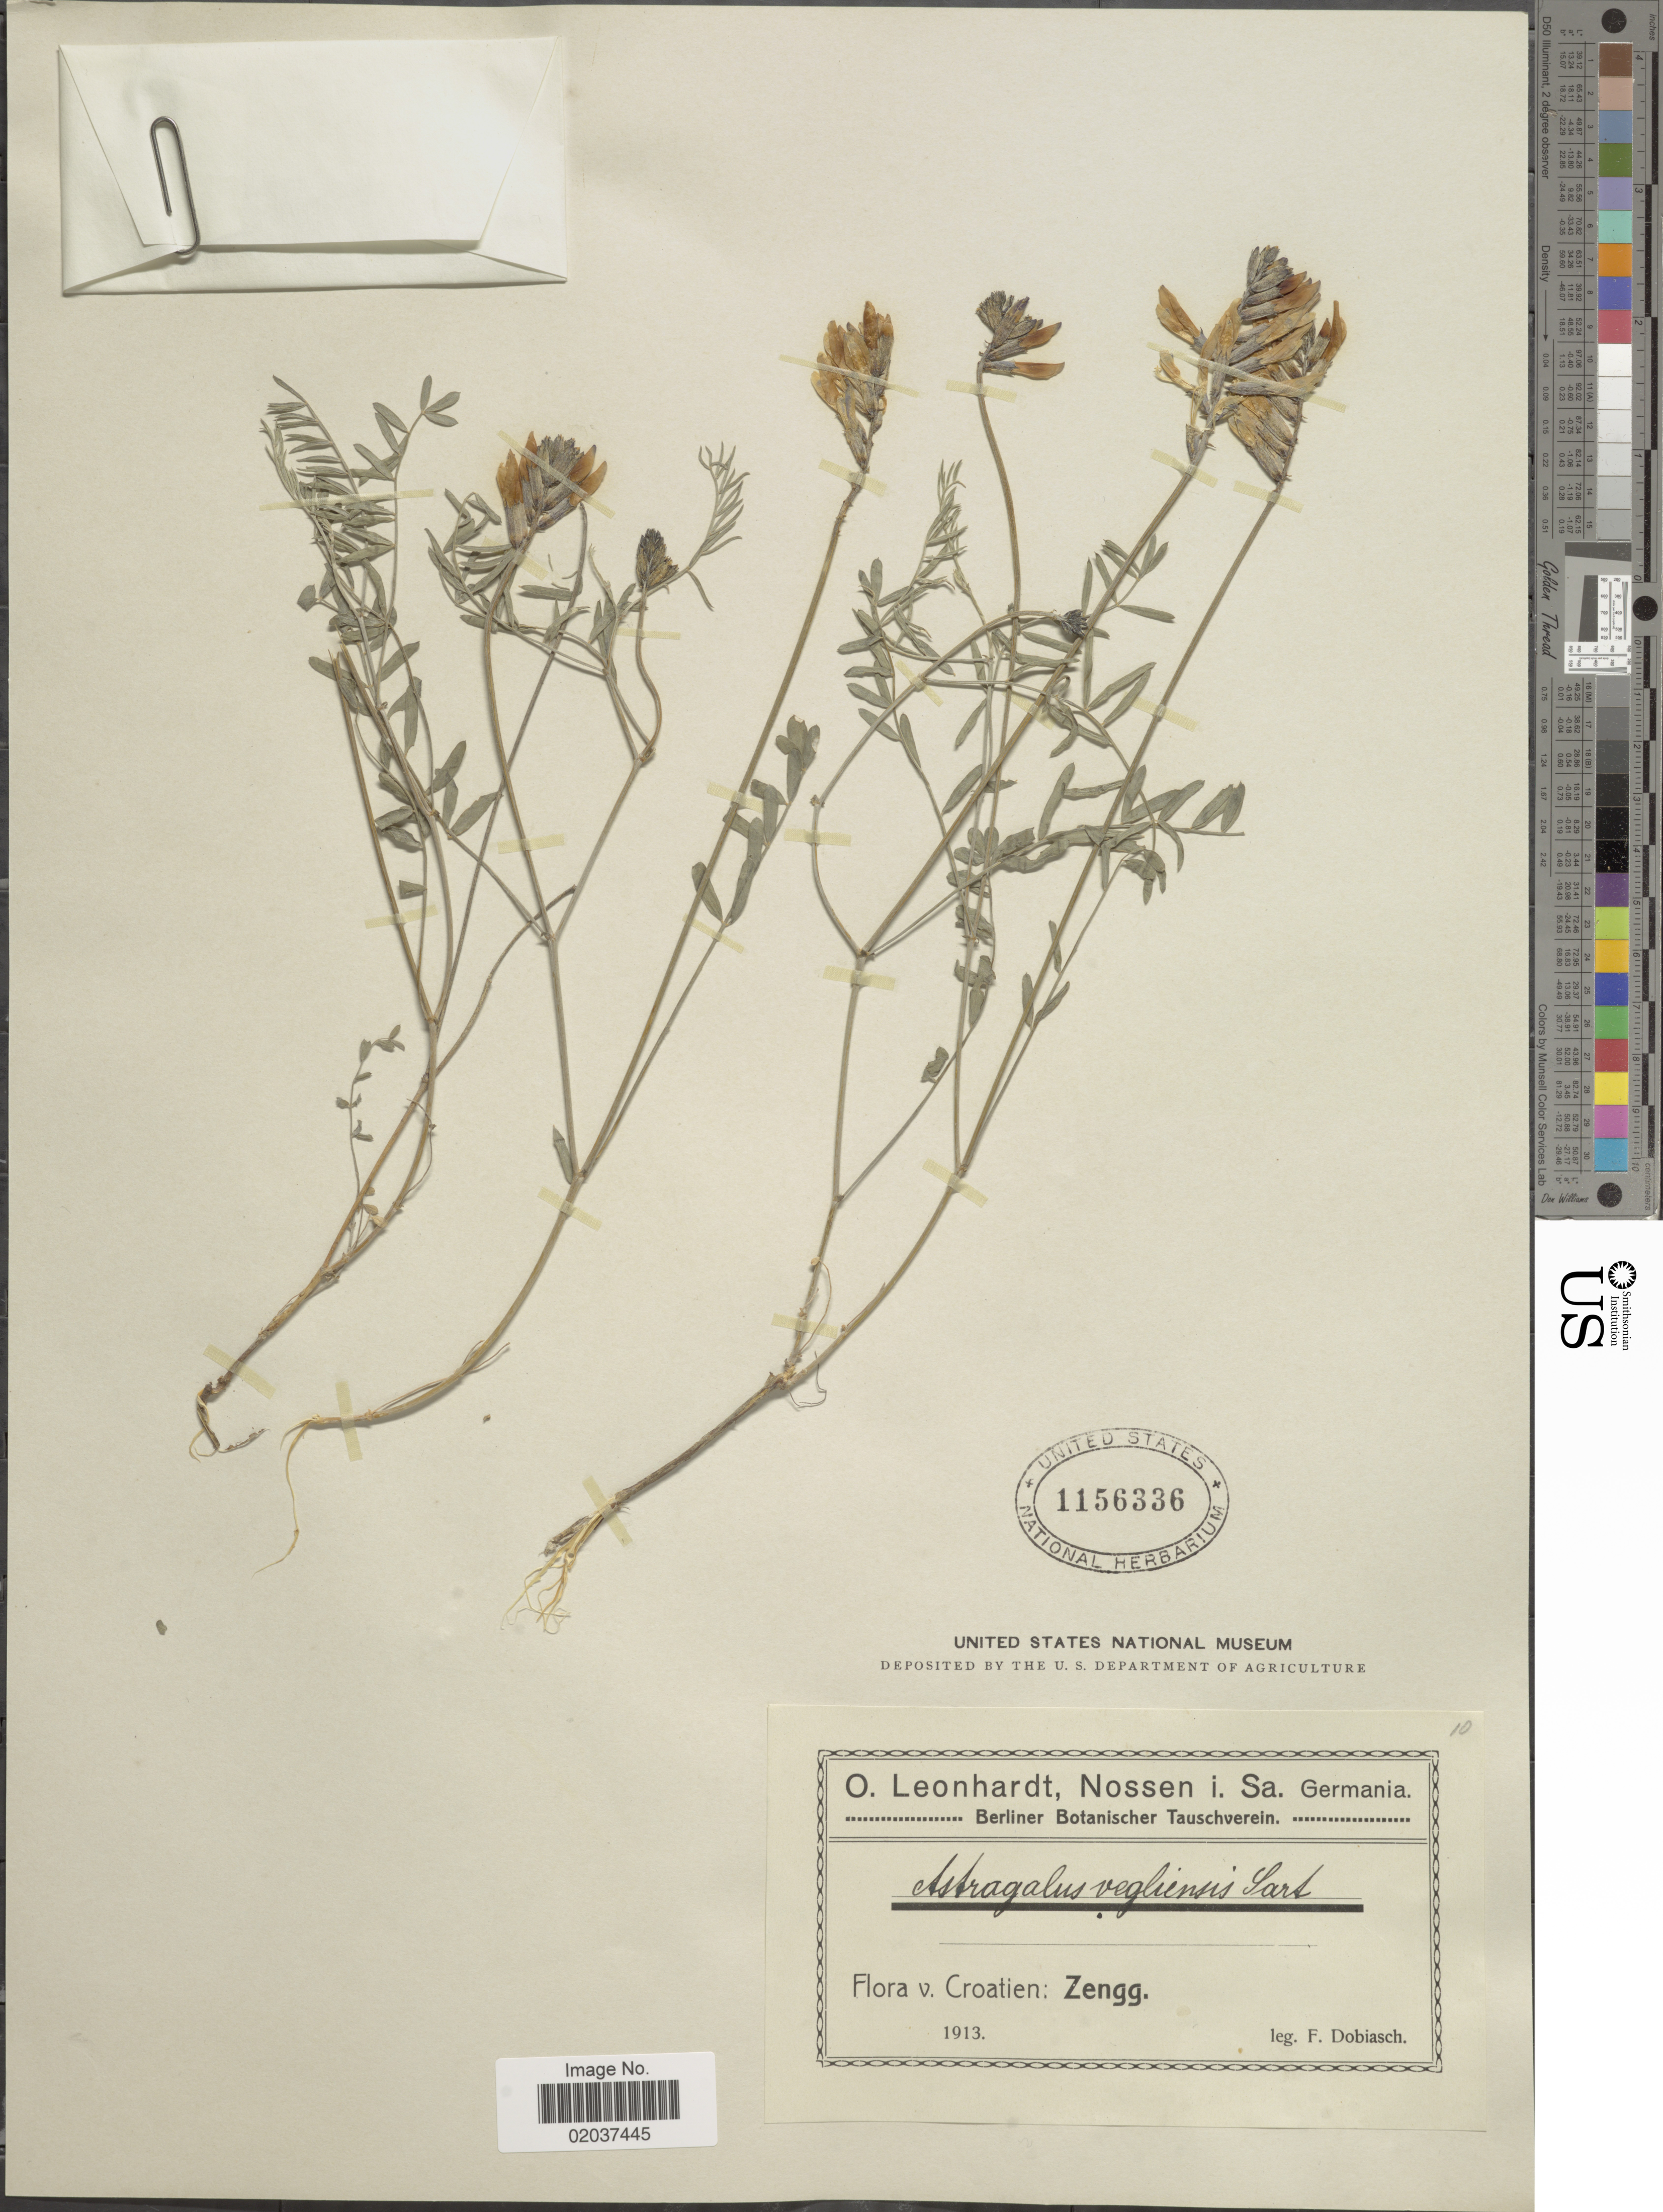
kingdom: Plantae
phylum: Tracheophyta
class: Magnoliopsida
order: Fabales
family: Fabaceae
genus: Astragalus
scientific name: Astragalus vegliensis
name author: Sadler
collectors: F. Dobiasch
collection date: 1913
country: Croatia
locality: Croatien: Zengg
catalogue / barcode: US 1156336